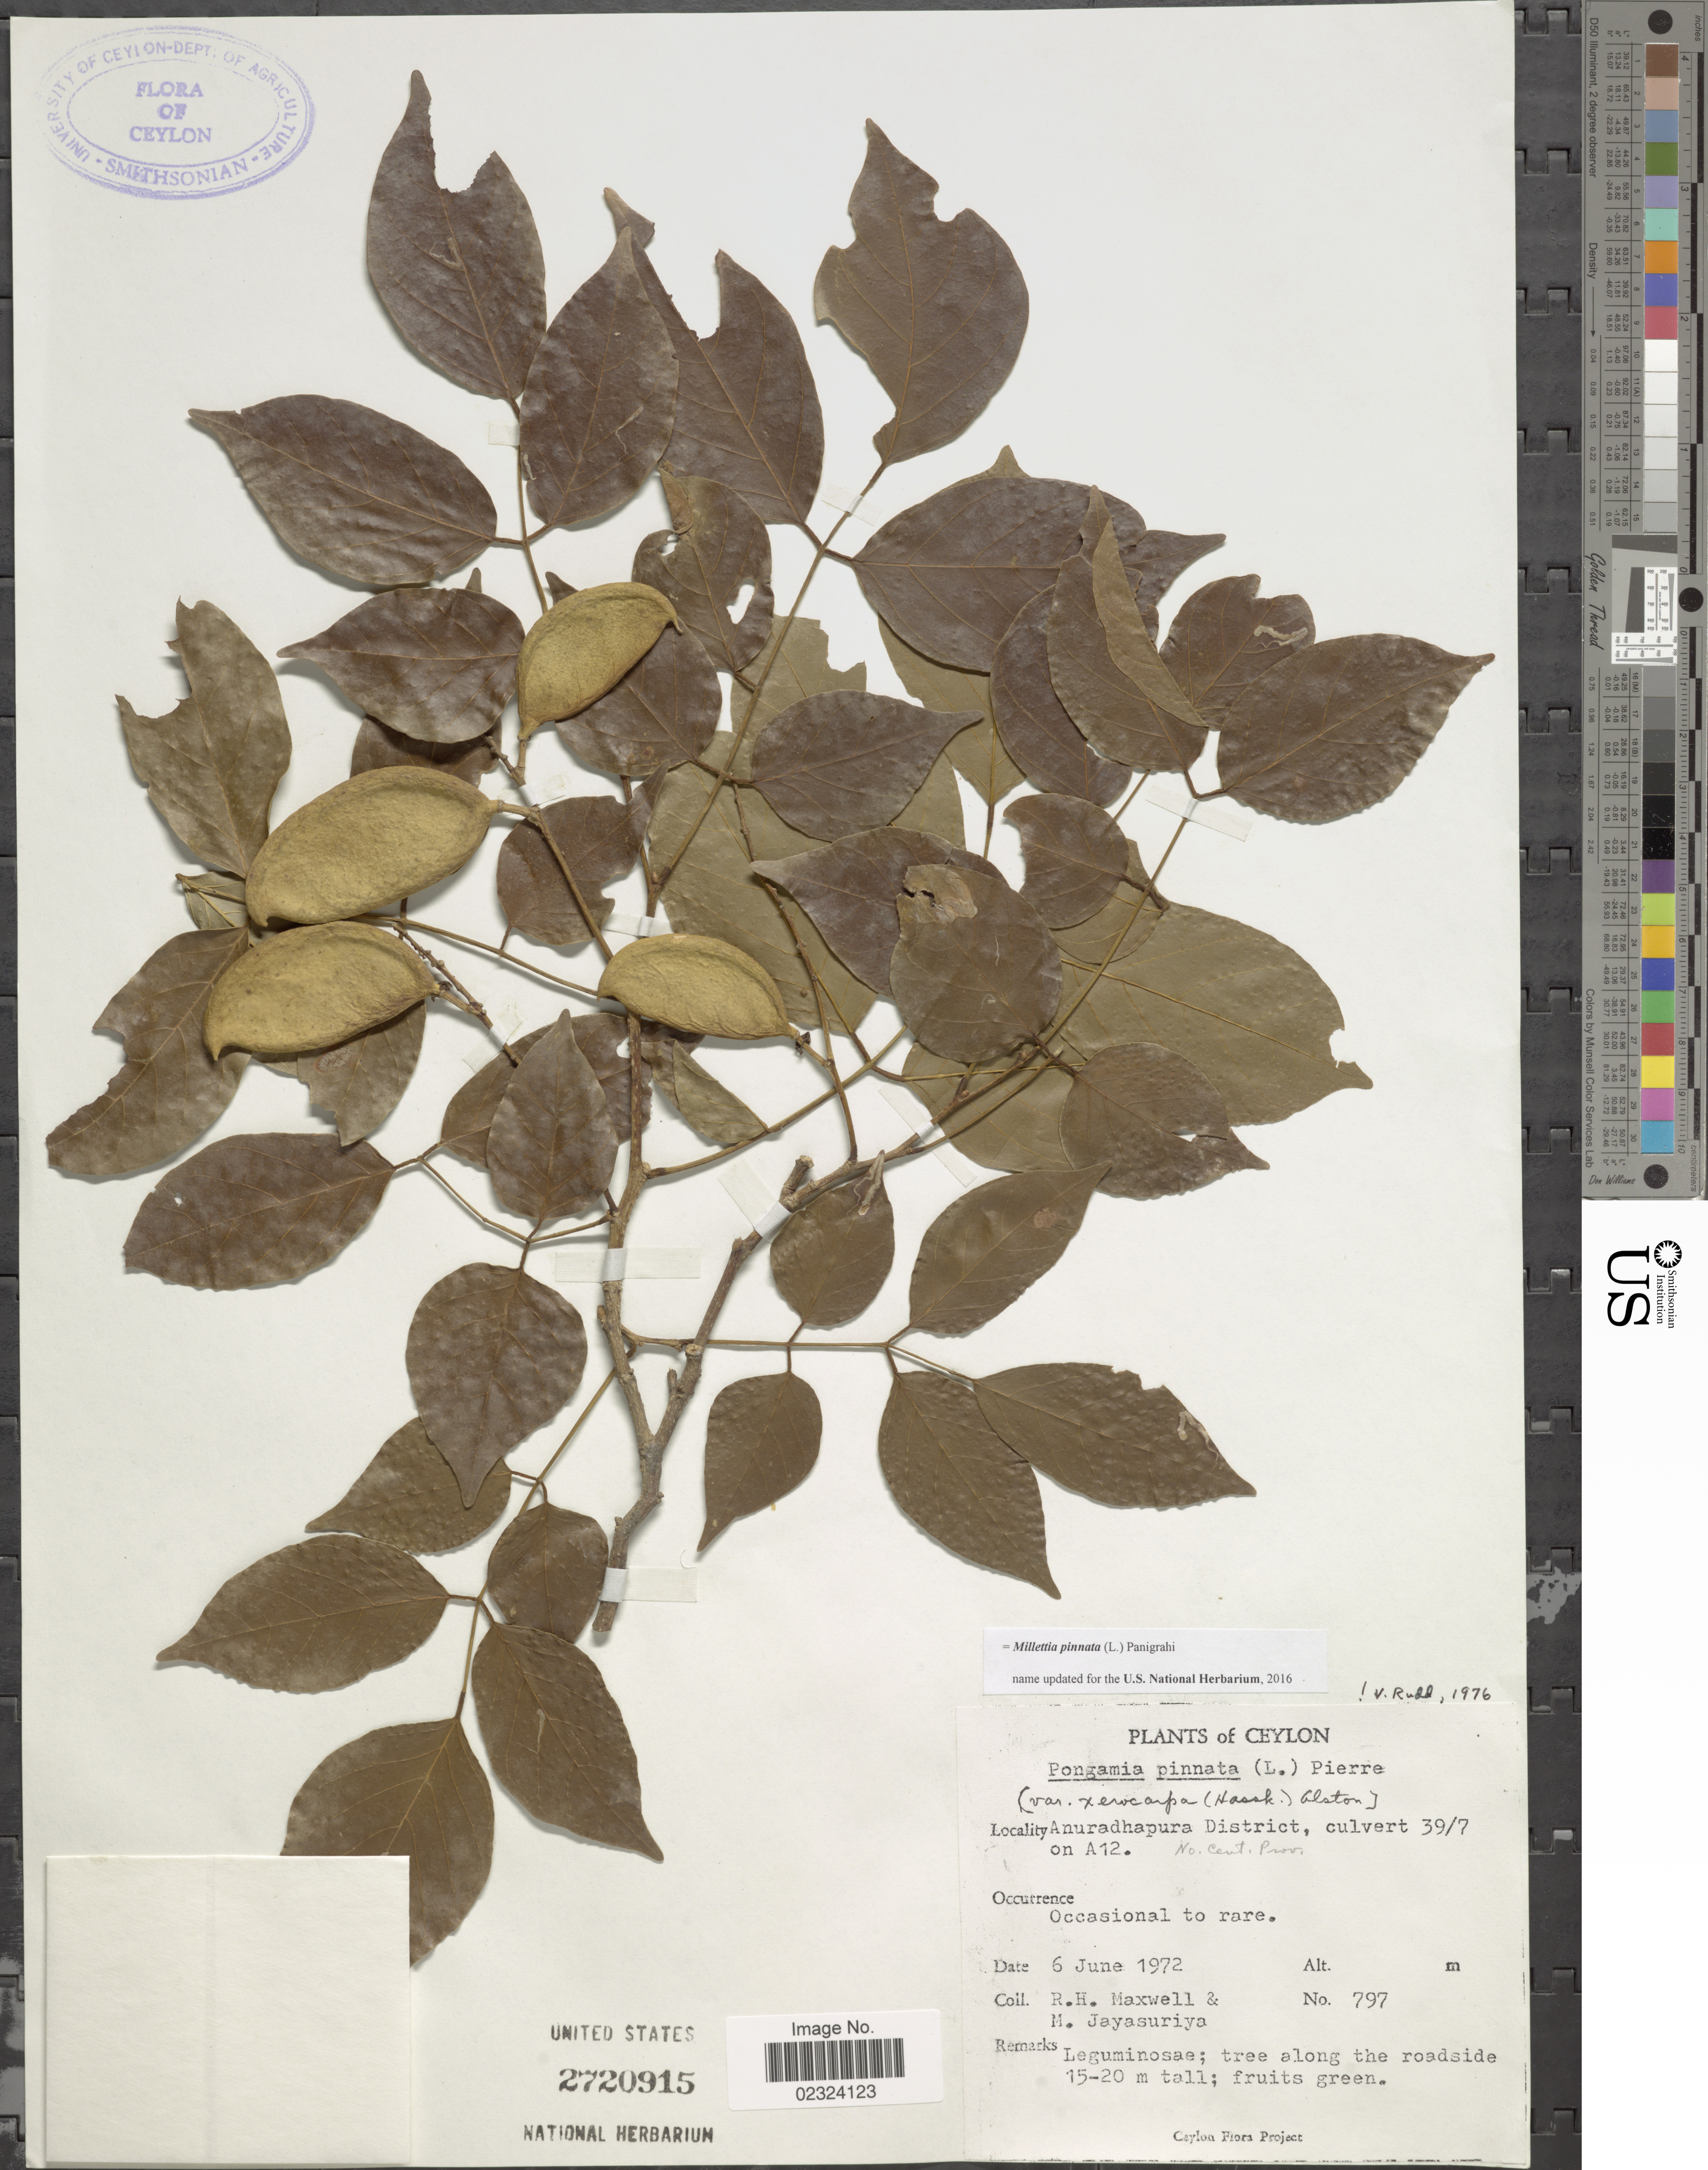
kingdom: Plantae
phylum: Tracheophyta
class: Magnoliopsida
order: Fabales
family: Fabaceae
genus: Millettia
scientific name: Millettia pinnata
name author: (L.) Panigrahi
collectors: R. Maxwell & M. Jayasuriya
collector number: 797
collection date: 1972-06-06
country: Sri Lanka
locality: Ceylon. Anuradhapura District, culvert 39/7 on A12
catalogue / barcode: US 2720915